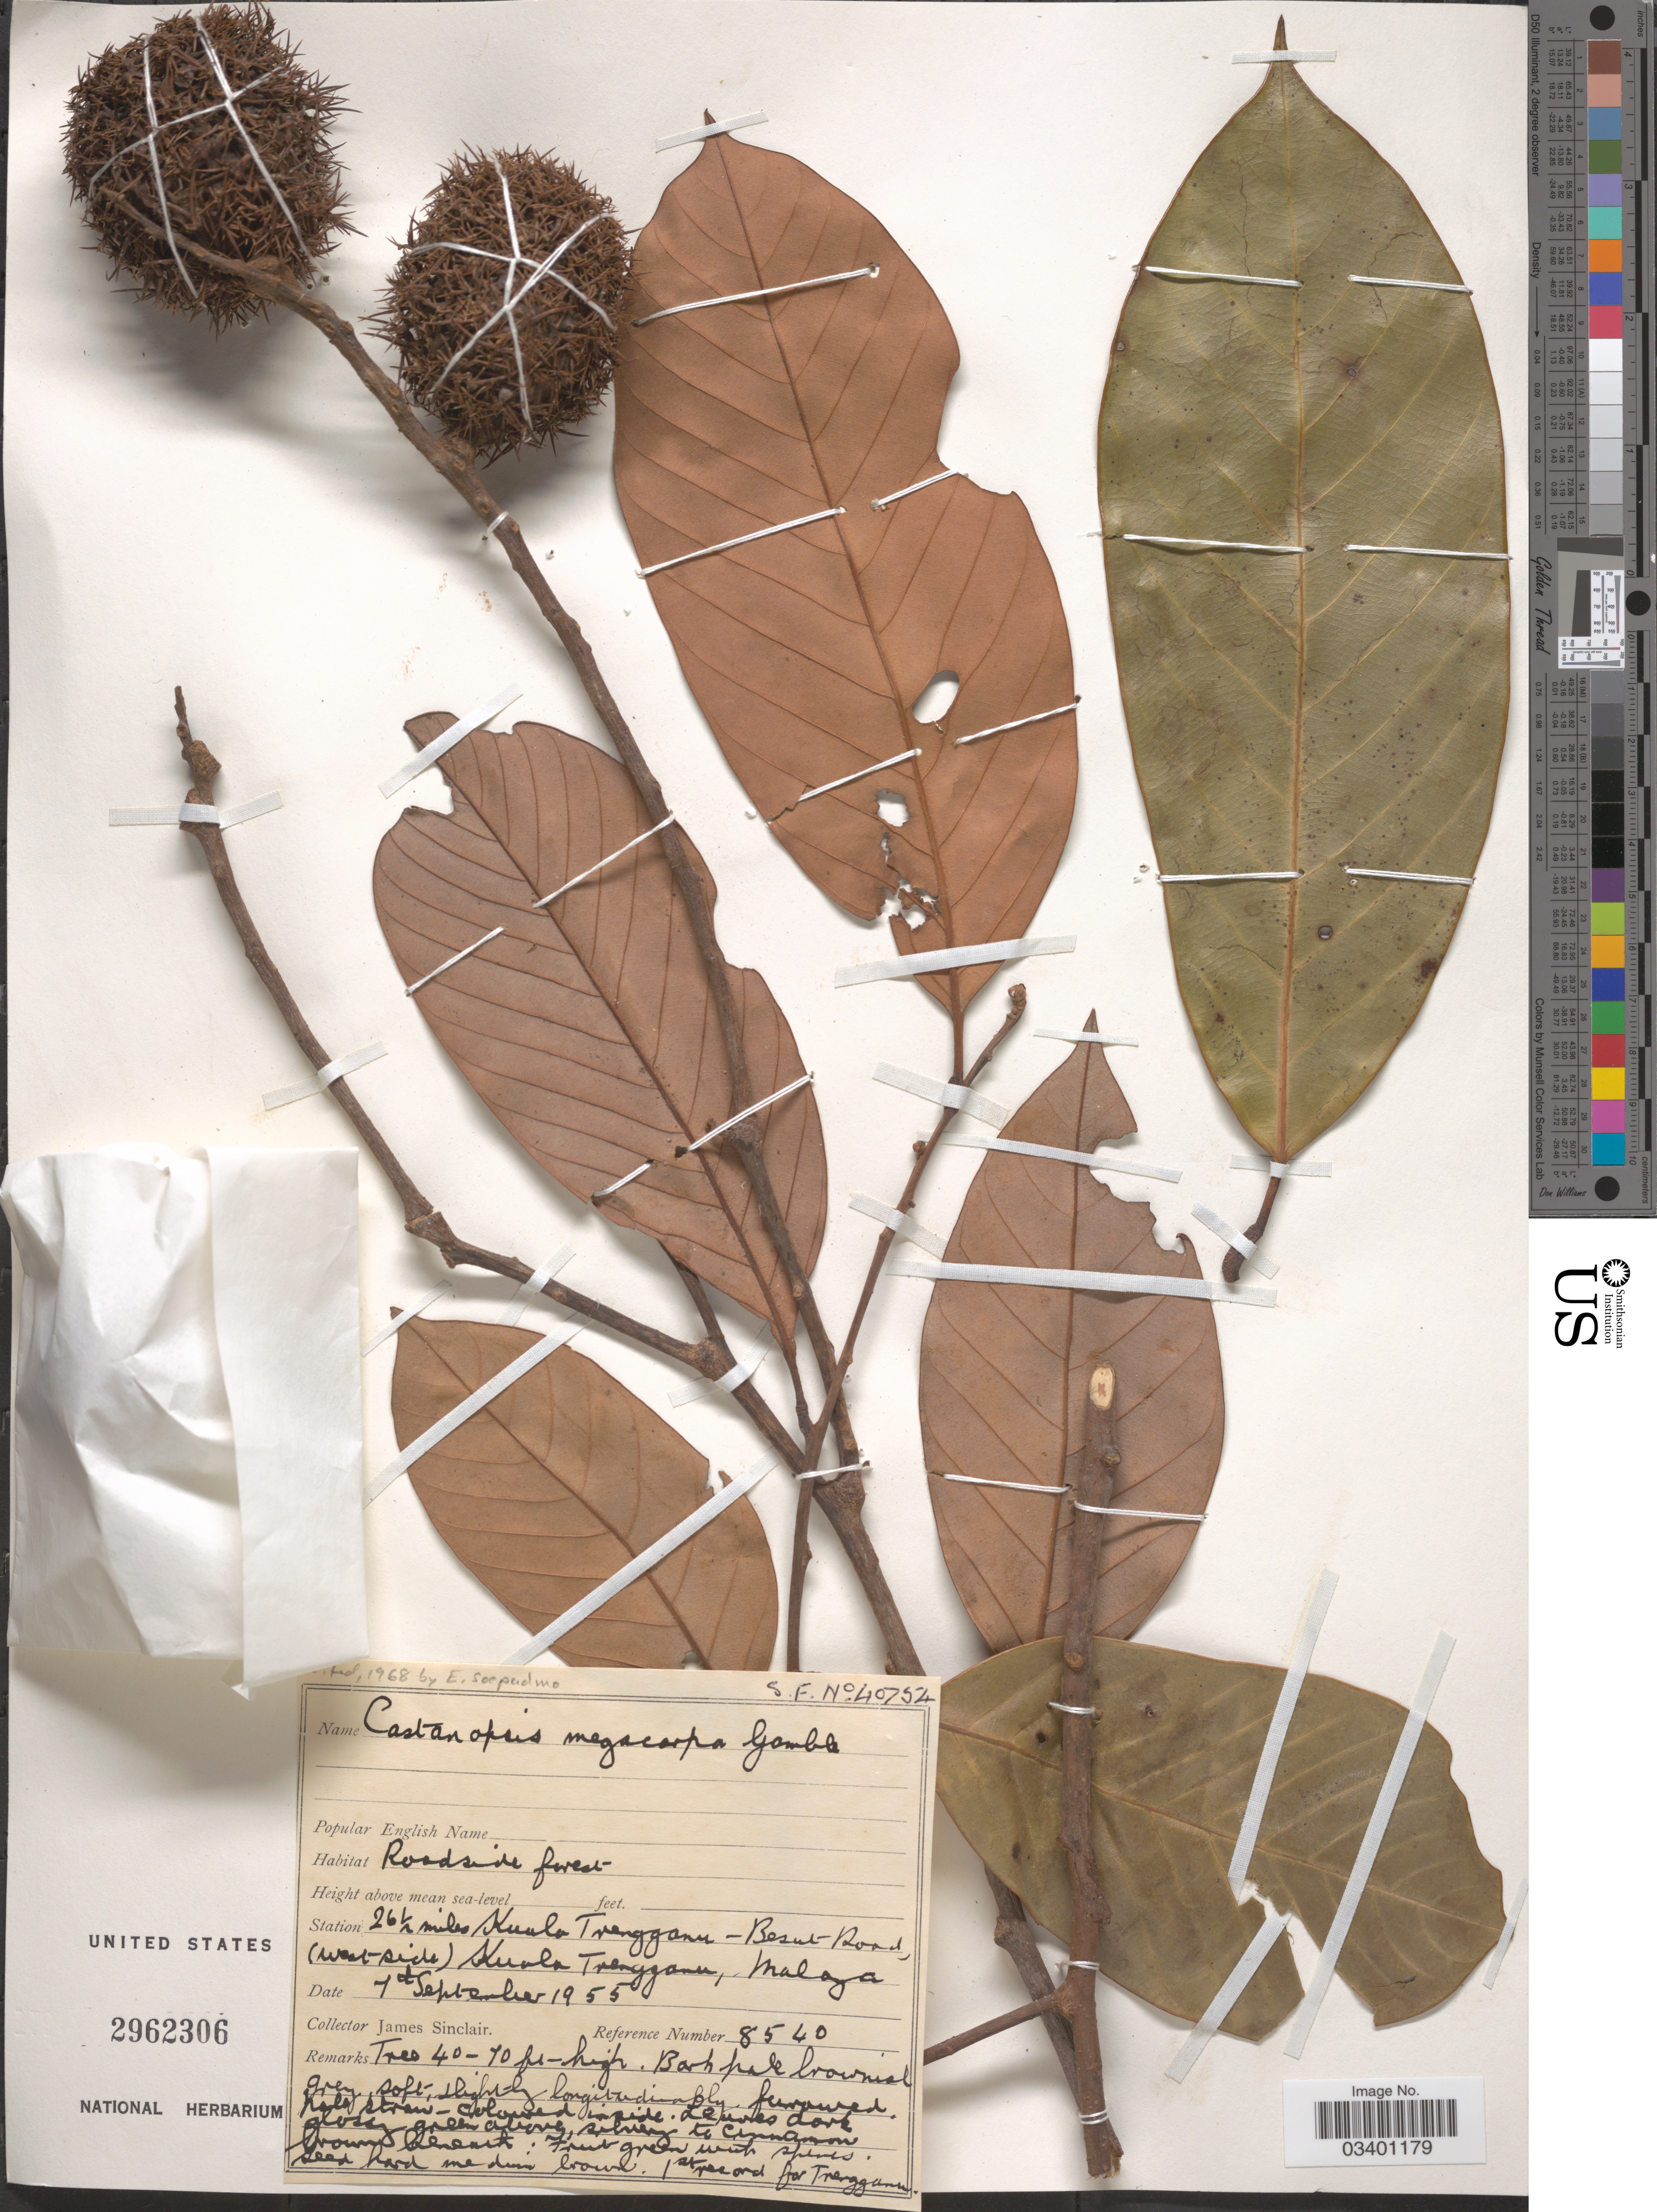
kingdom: Plantae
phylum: Tracheophyta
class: Magnoliopsida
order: Fagales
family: Fagaceae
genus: Castanopsis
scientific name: Castanopsis megacarpa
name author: Gamble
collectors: J. Sinclair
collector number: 8540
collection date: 1955-09-07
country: Malaysia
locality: Station 26½ miles Kuala Trengganu - Besut Road, (west side) Kuala Trengganu, Malaya.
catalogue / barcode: US 2962306